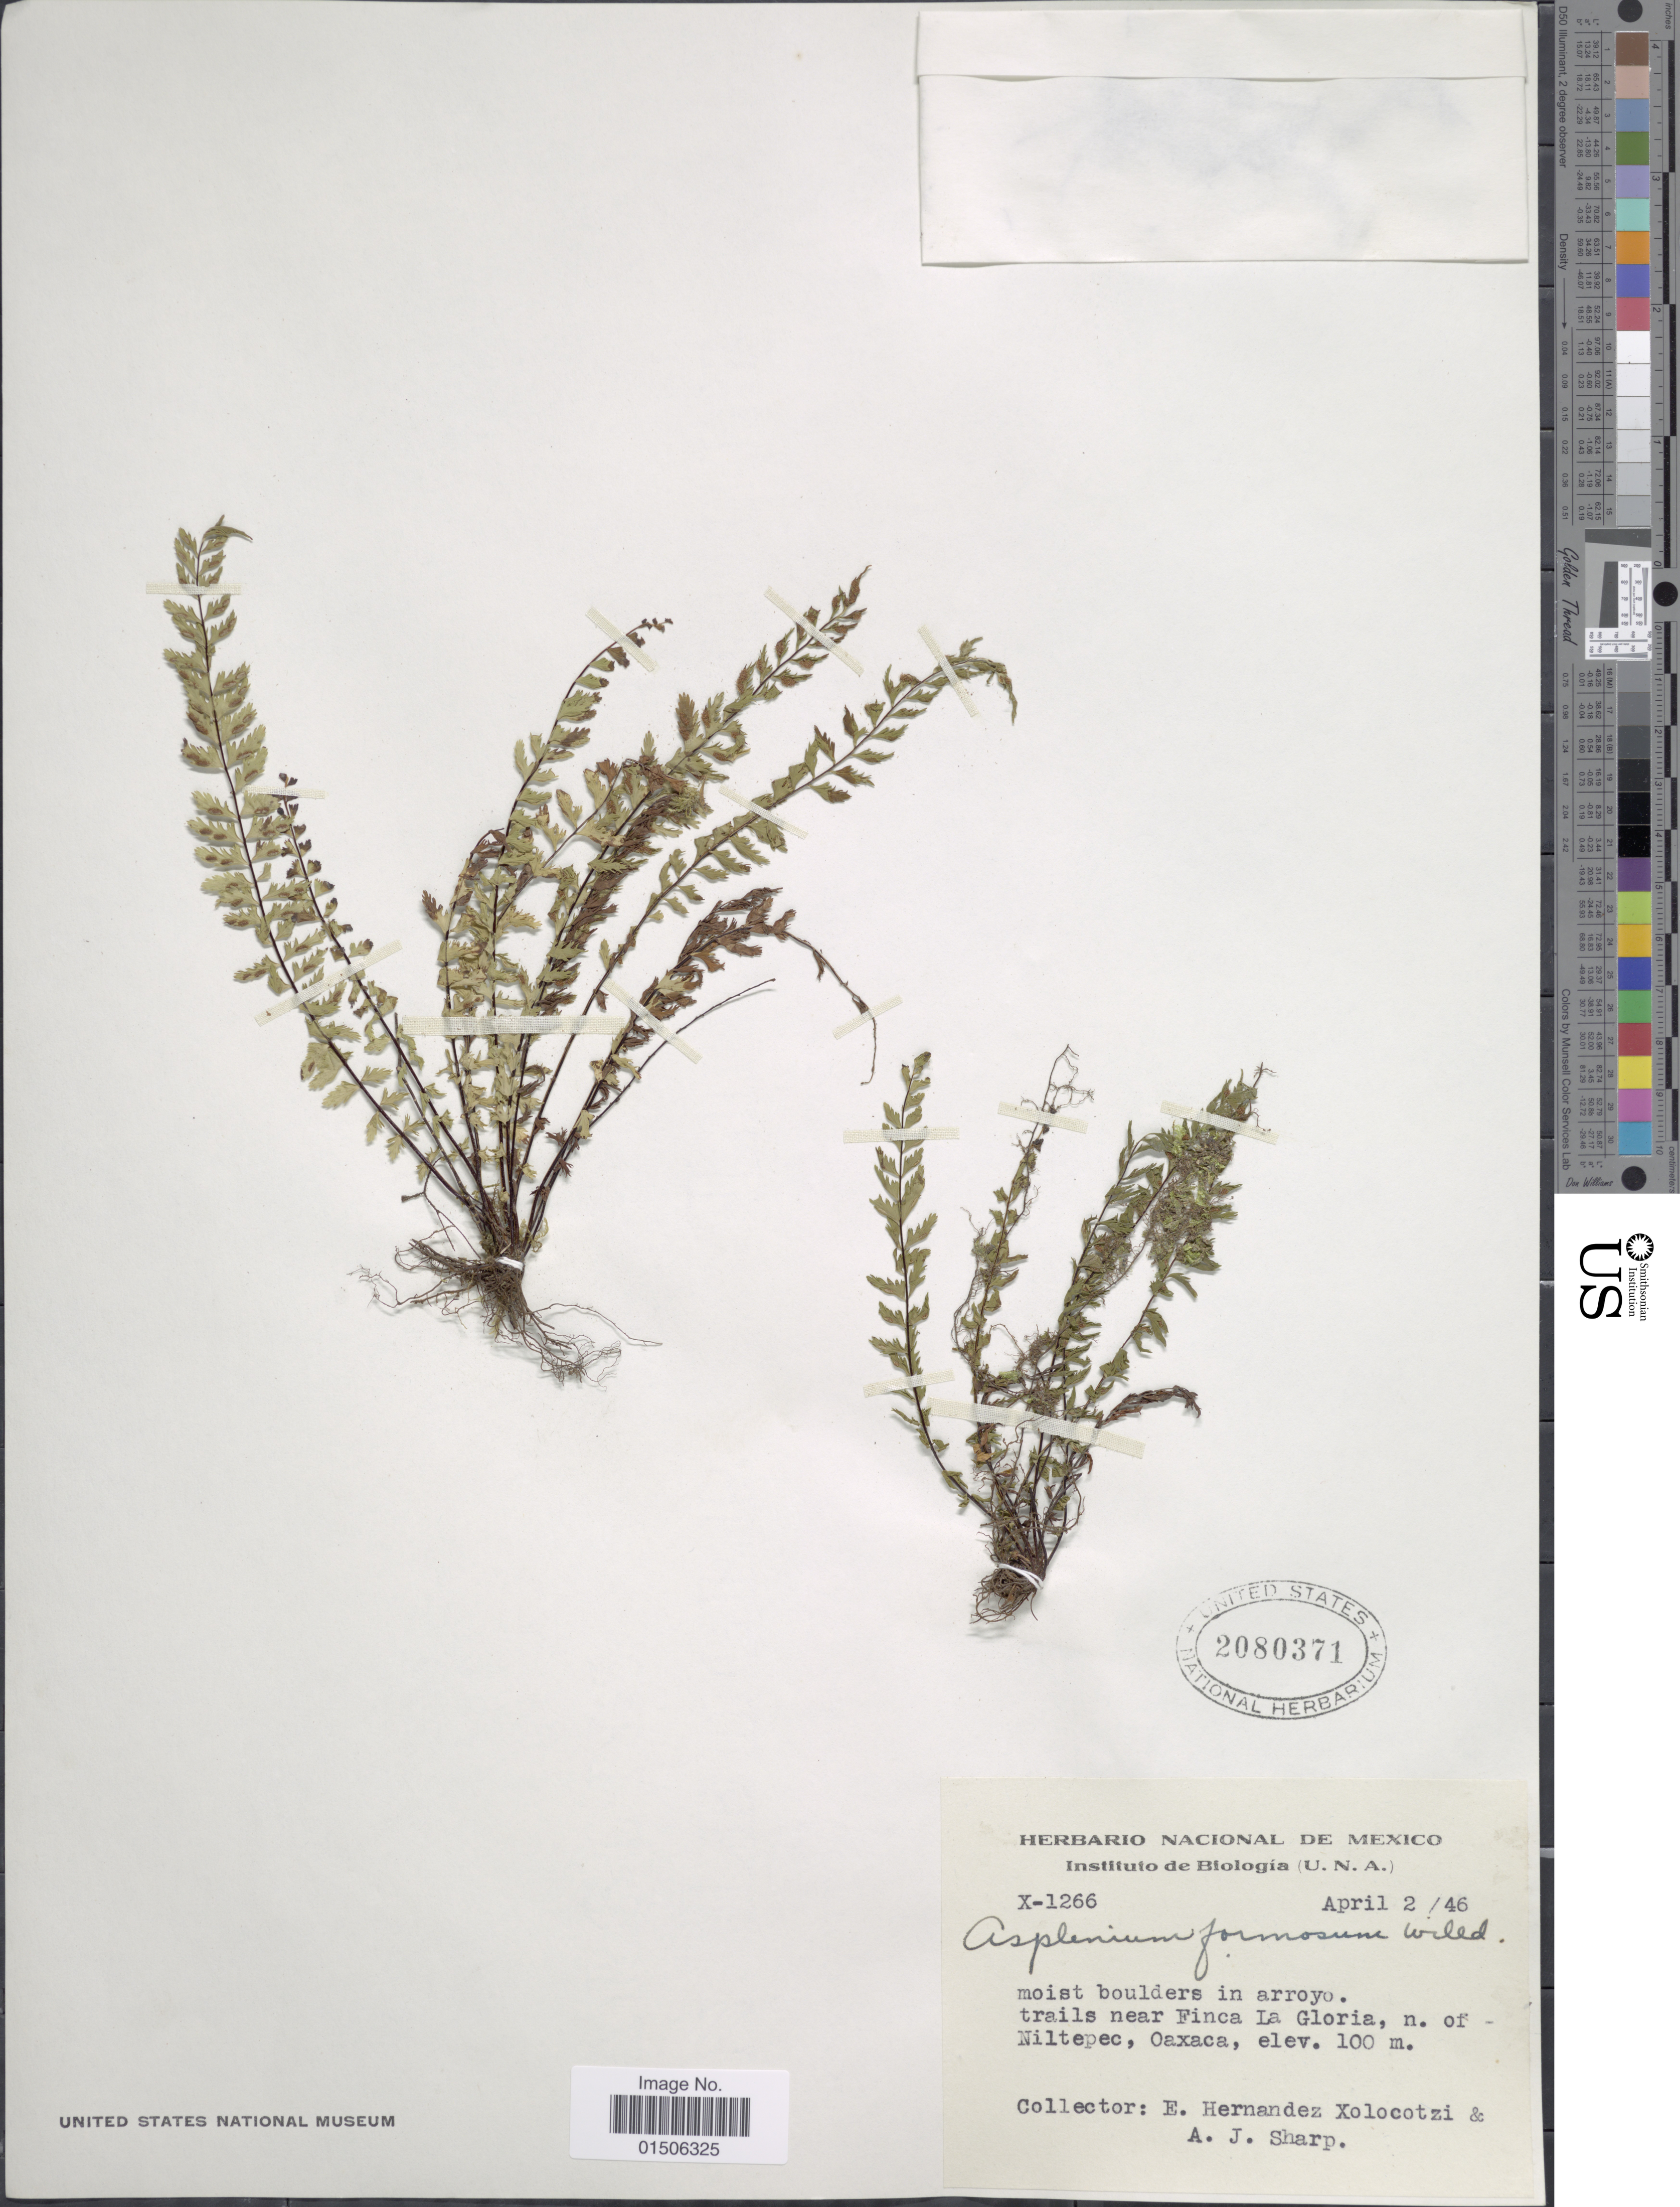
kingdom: Plantae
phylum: Tracheophyta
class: Polypodiopsida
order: Polypodiales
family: Aspleniaceae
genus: Asplenium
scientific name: Asplenium formosum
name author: Willd.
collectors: E. Hernandez X. & A. J. Sharp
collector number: X-1266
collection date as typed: Transcribed d/m/y: 2/4/46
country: Mexico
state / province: Oaxaca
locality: Moist boulders in arroyo. trail near Finca La Gloria, n. of Niltepec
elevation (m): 100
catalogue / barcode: US 2080371